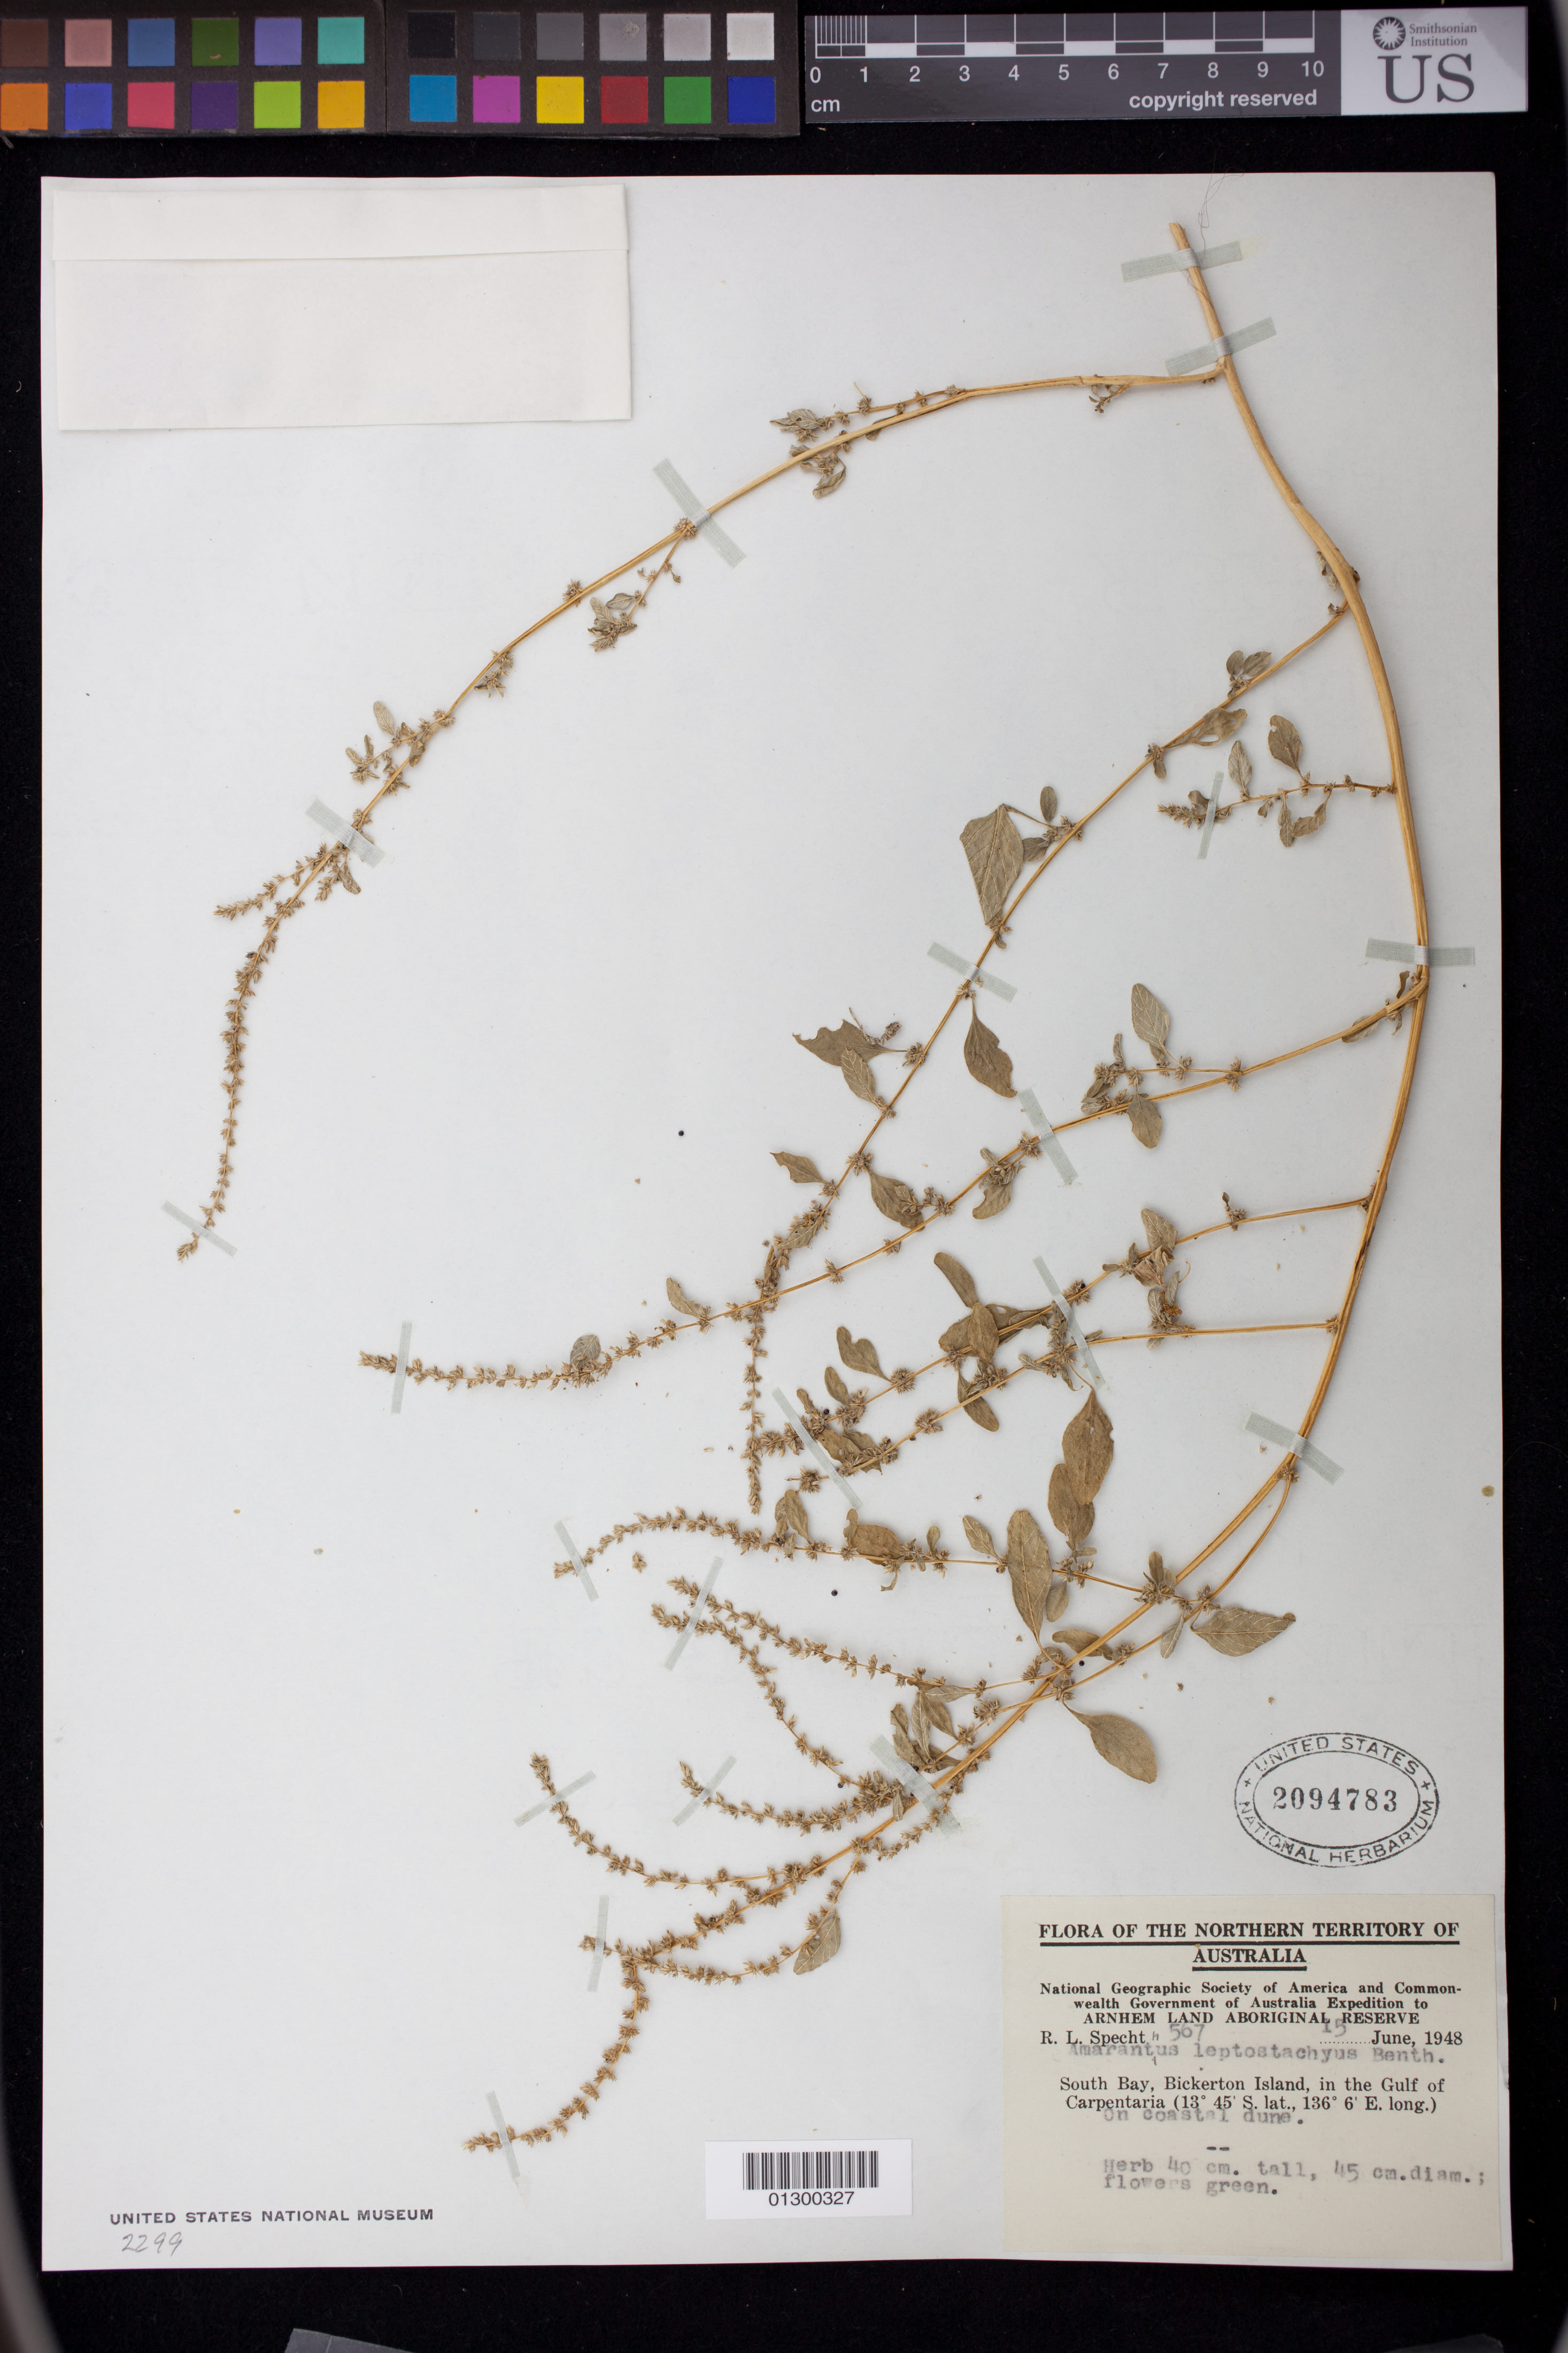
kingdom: Plantae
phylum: Tracheophyta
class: Magnoliopsida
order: Caryophyllales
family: Amaranthaceae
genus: Amaranthus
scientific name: Amaranthus leptostachyus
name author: Benth.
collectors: R. L. Specht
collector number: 567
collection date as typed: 15 Jun 1948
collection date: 1948-06-15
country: Australia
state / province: Northern Territory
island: Bickerton Island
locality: South Bay, Bickerton Island, in Gulf of Carpentaria.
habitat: On coastal dune.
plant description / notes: Herb 40 cm. tall, 45 cm. diam.; flowers green.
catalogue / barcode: US 2094783